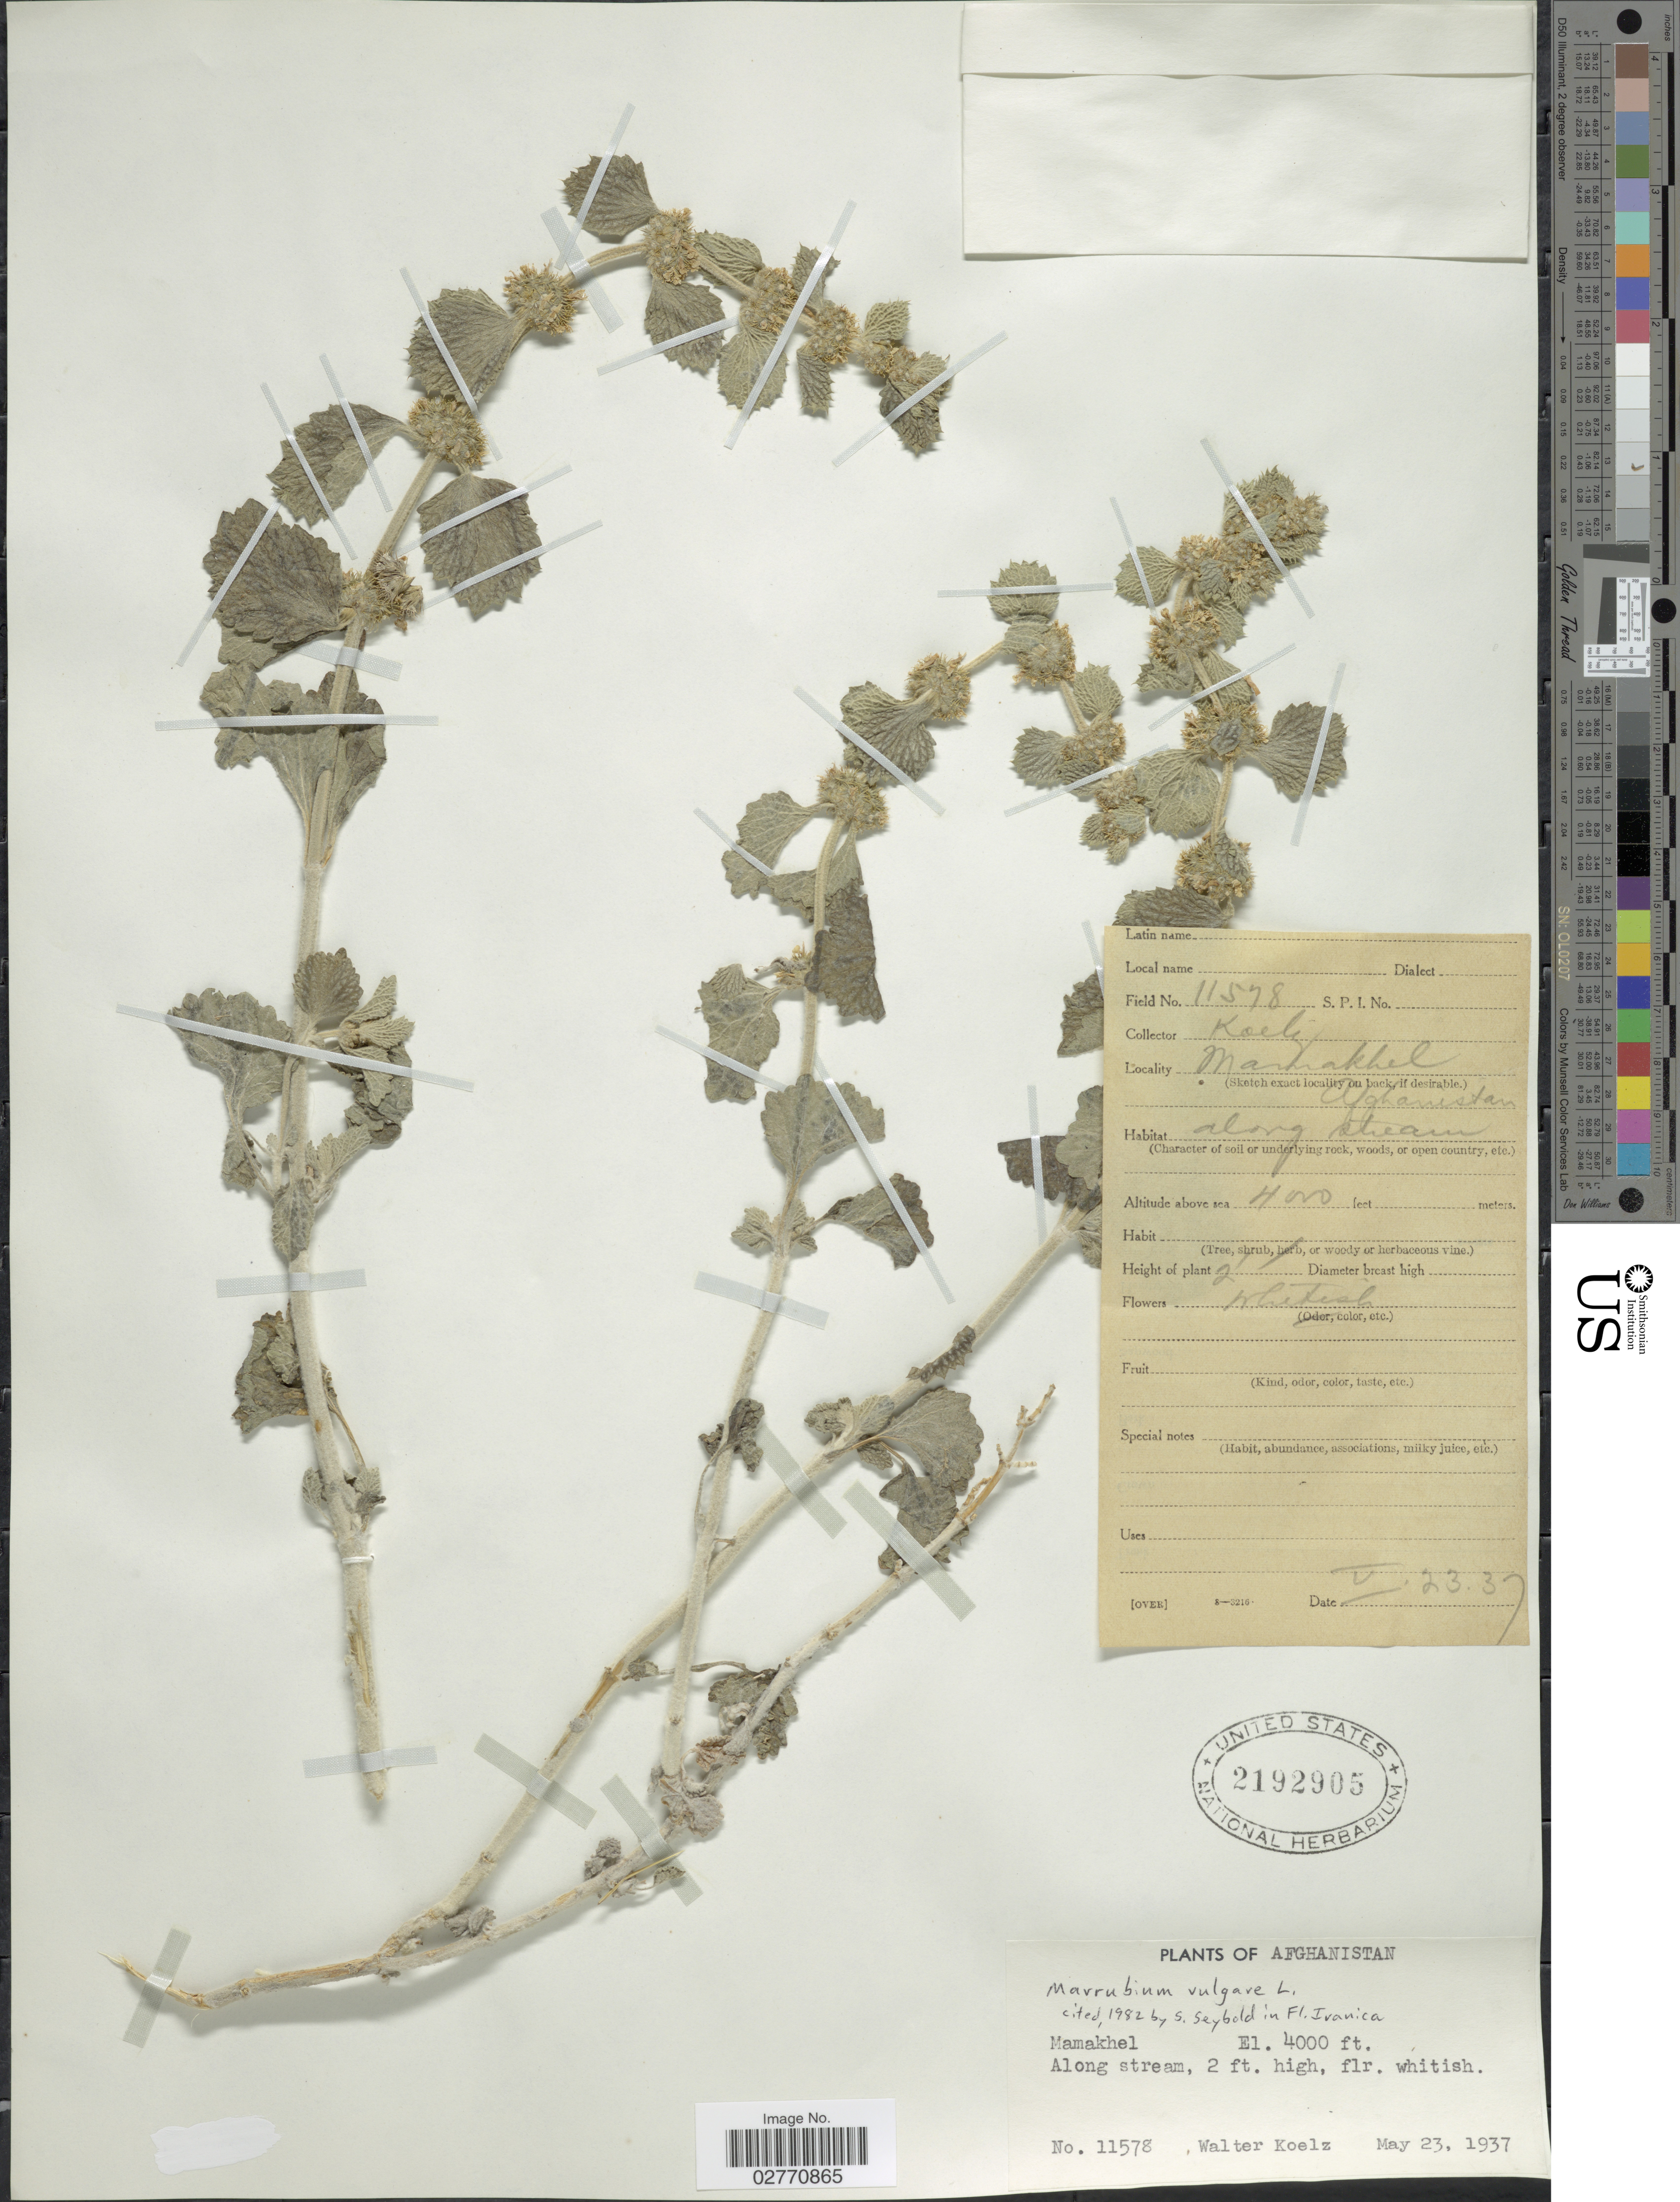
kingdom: Plantae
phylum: Tracheophyta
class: Magnoliopsida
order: Lamiales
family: Lamiaceae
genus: Marrubium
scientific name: Marrubium vulgare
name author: L.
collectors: W. N. Koelz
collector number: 11578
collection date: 1937-05-23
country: Afghanistan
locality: Mamakhel.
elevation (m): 1219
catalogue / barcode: US 2192905